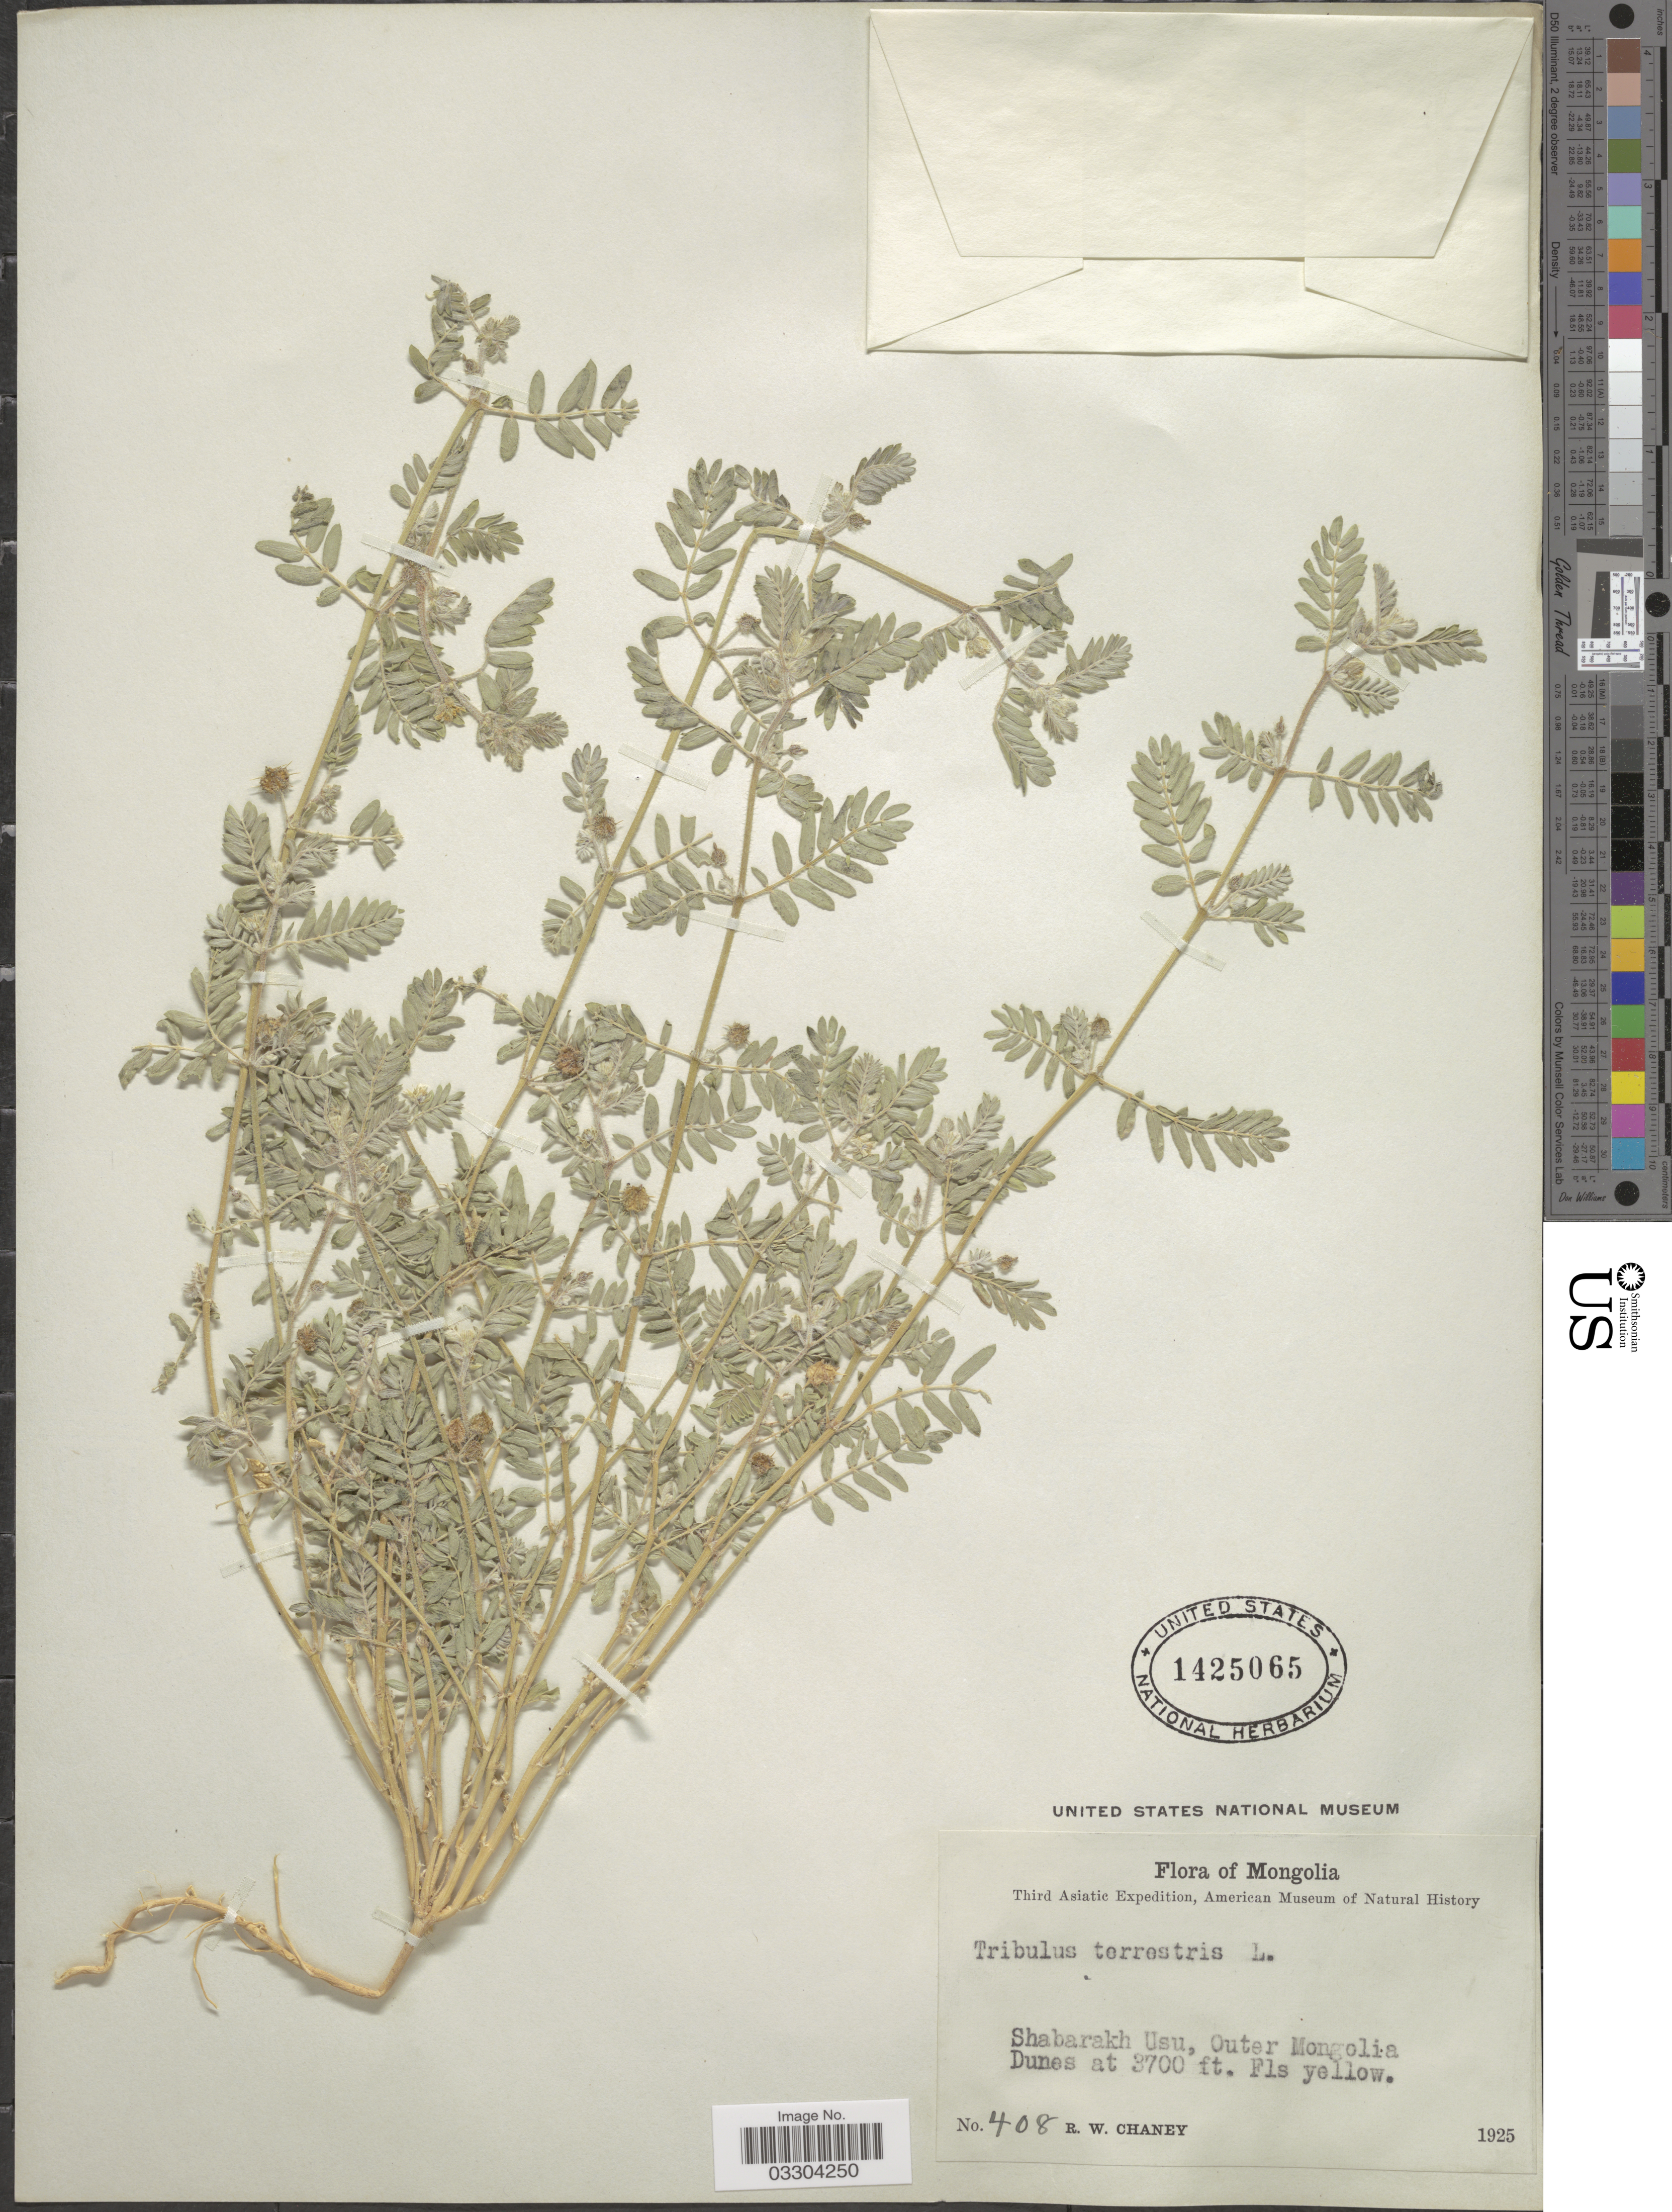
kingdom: Plantae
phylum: Tracheophyta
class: Magnoliopsida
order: Zygophyllales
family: Zygophyllaceae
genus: Tribulus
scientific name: Tribulus terrestris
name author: L.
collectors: R. Chaney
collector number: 408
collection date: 1925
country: Mongolia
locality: Shabarakh Usu, Outer Mongolia.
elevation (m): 1128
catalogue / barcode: US 1425065